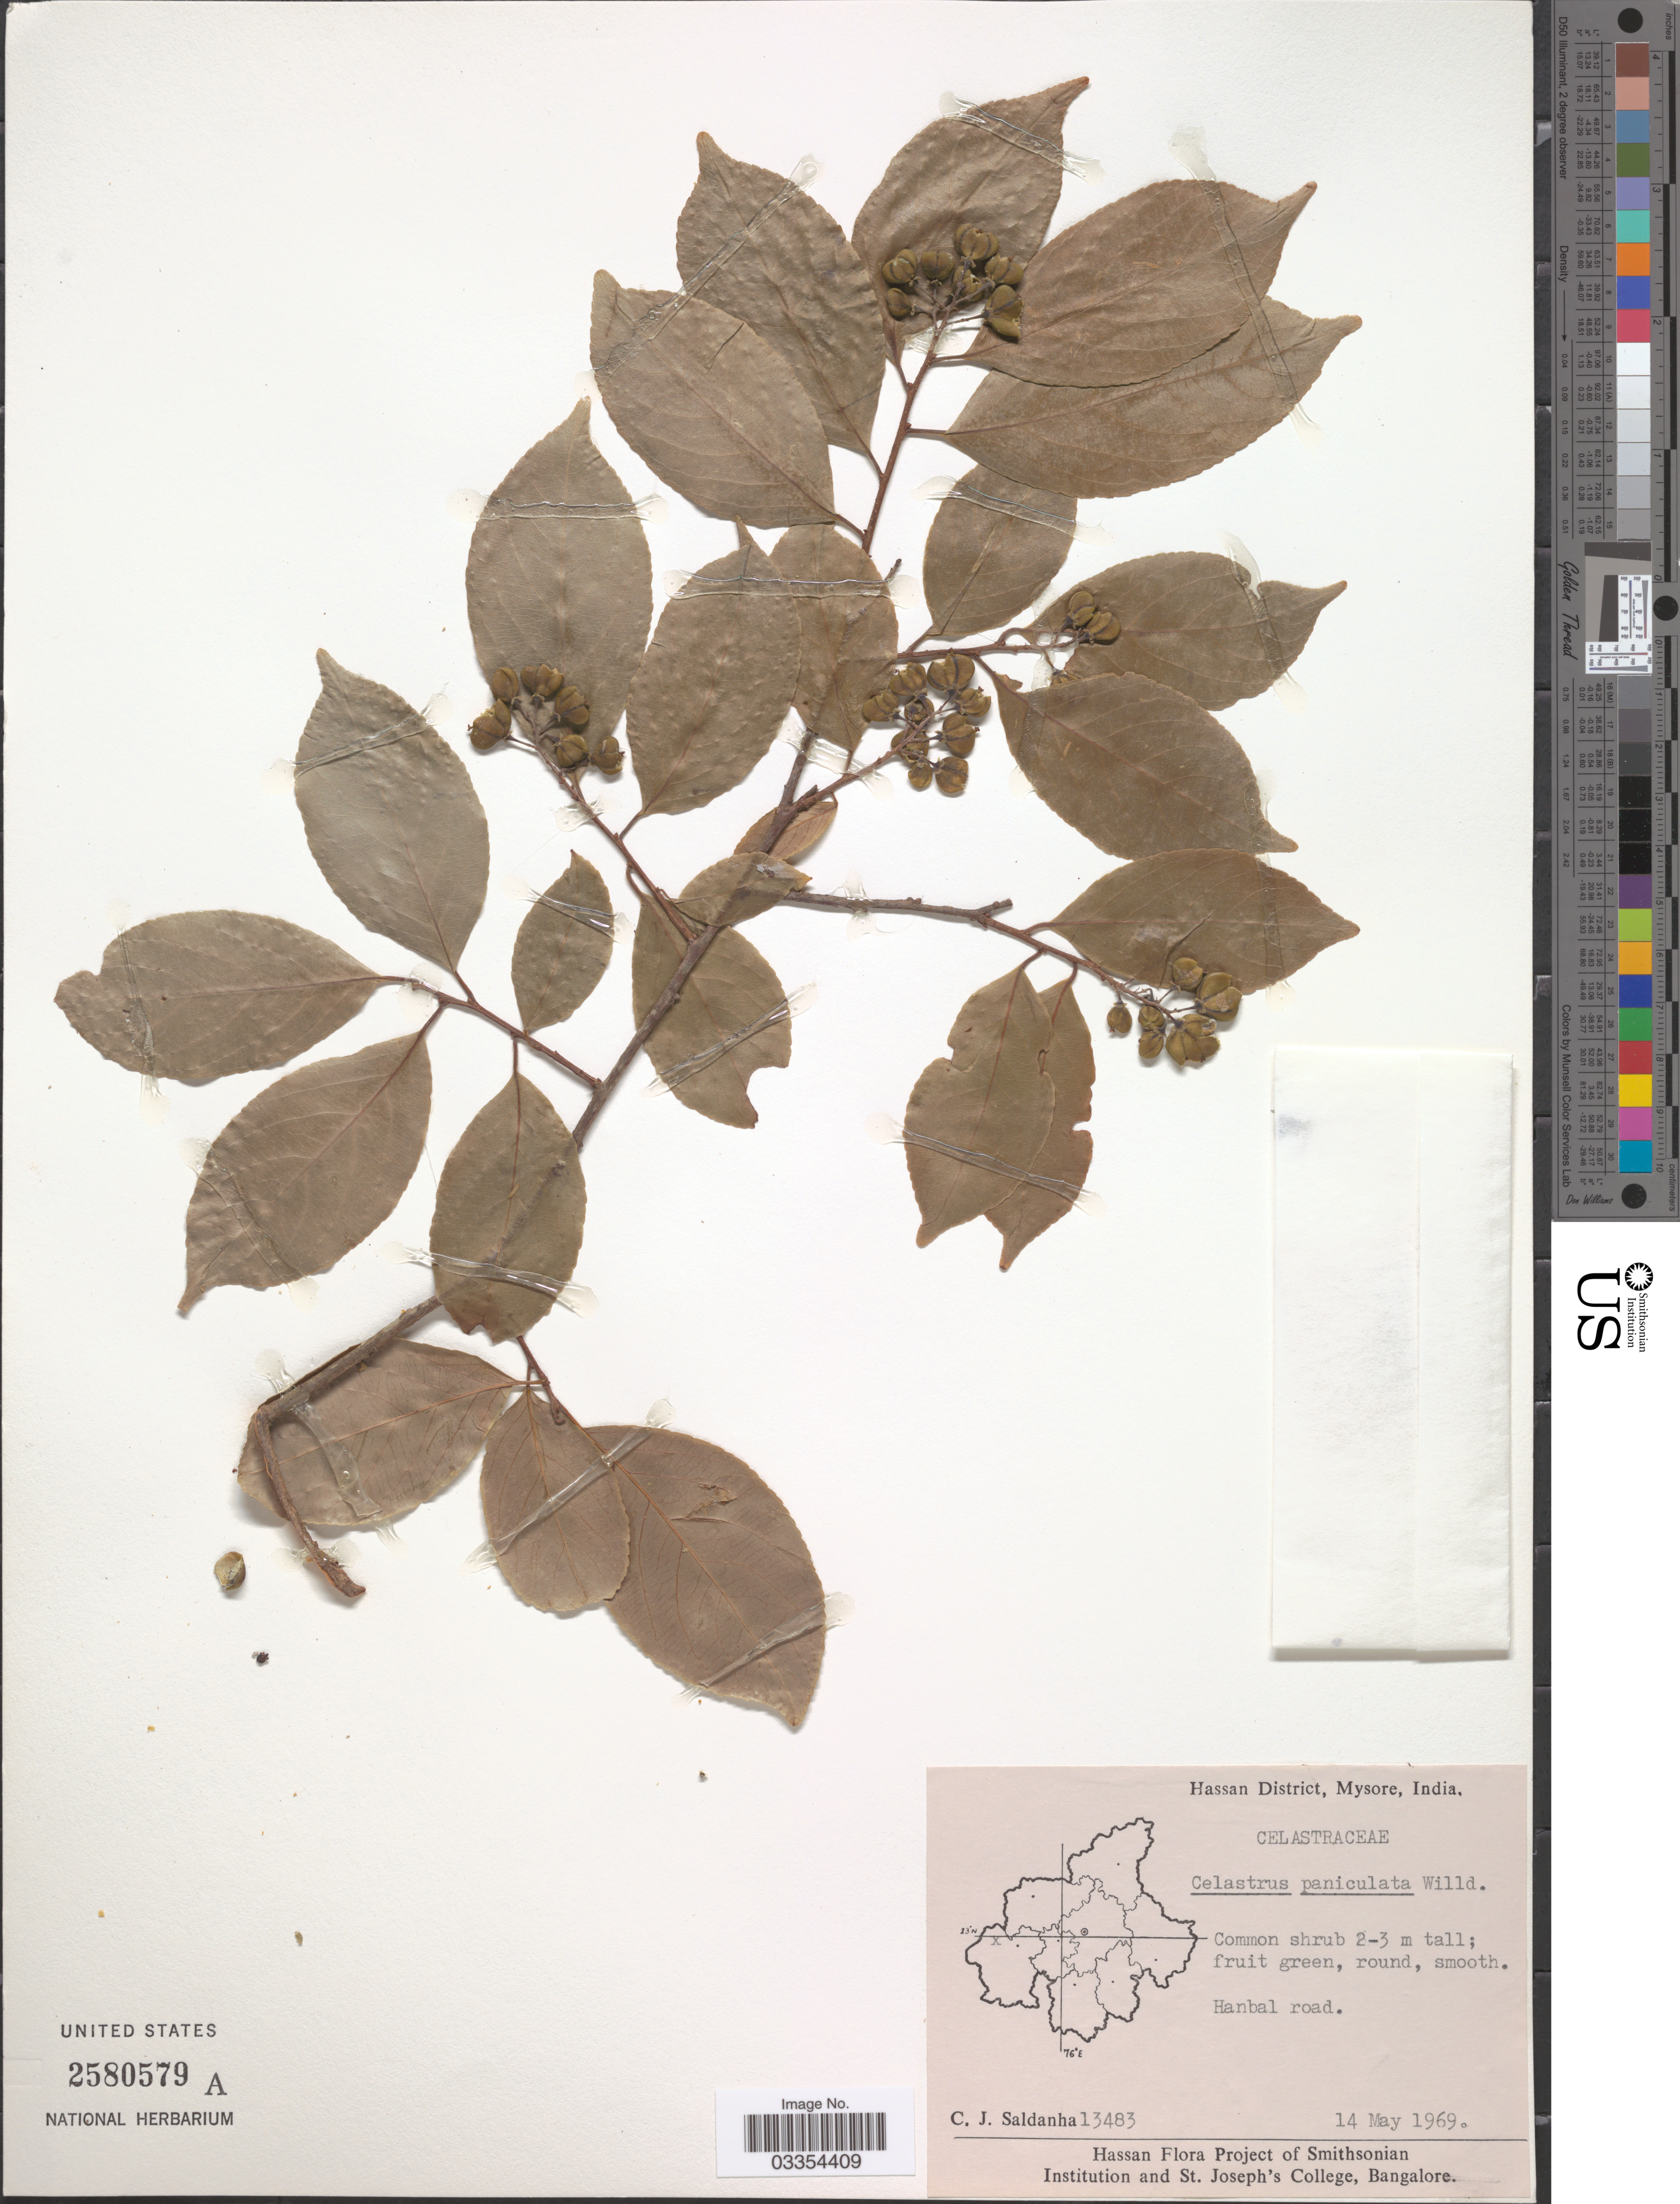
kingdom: Plantae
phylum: Tracheophyta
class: Magnoliopsida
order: Celastrales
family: Celastraceae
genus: Celastrus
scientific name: Celastrus paniculatus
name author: Willd.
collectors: C. J. Saldanha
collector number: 13483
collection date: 1969-05-14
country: India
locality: Hassan District, Mysore. Hanbal road.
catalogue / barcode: US 2580579A